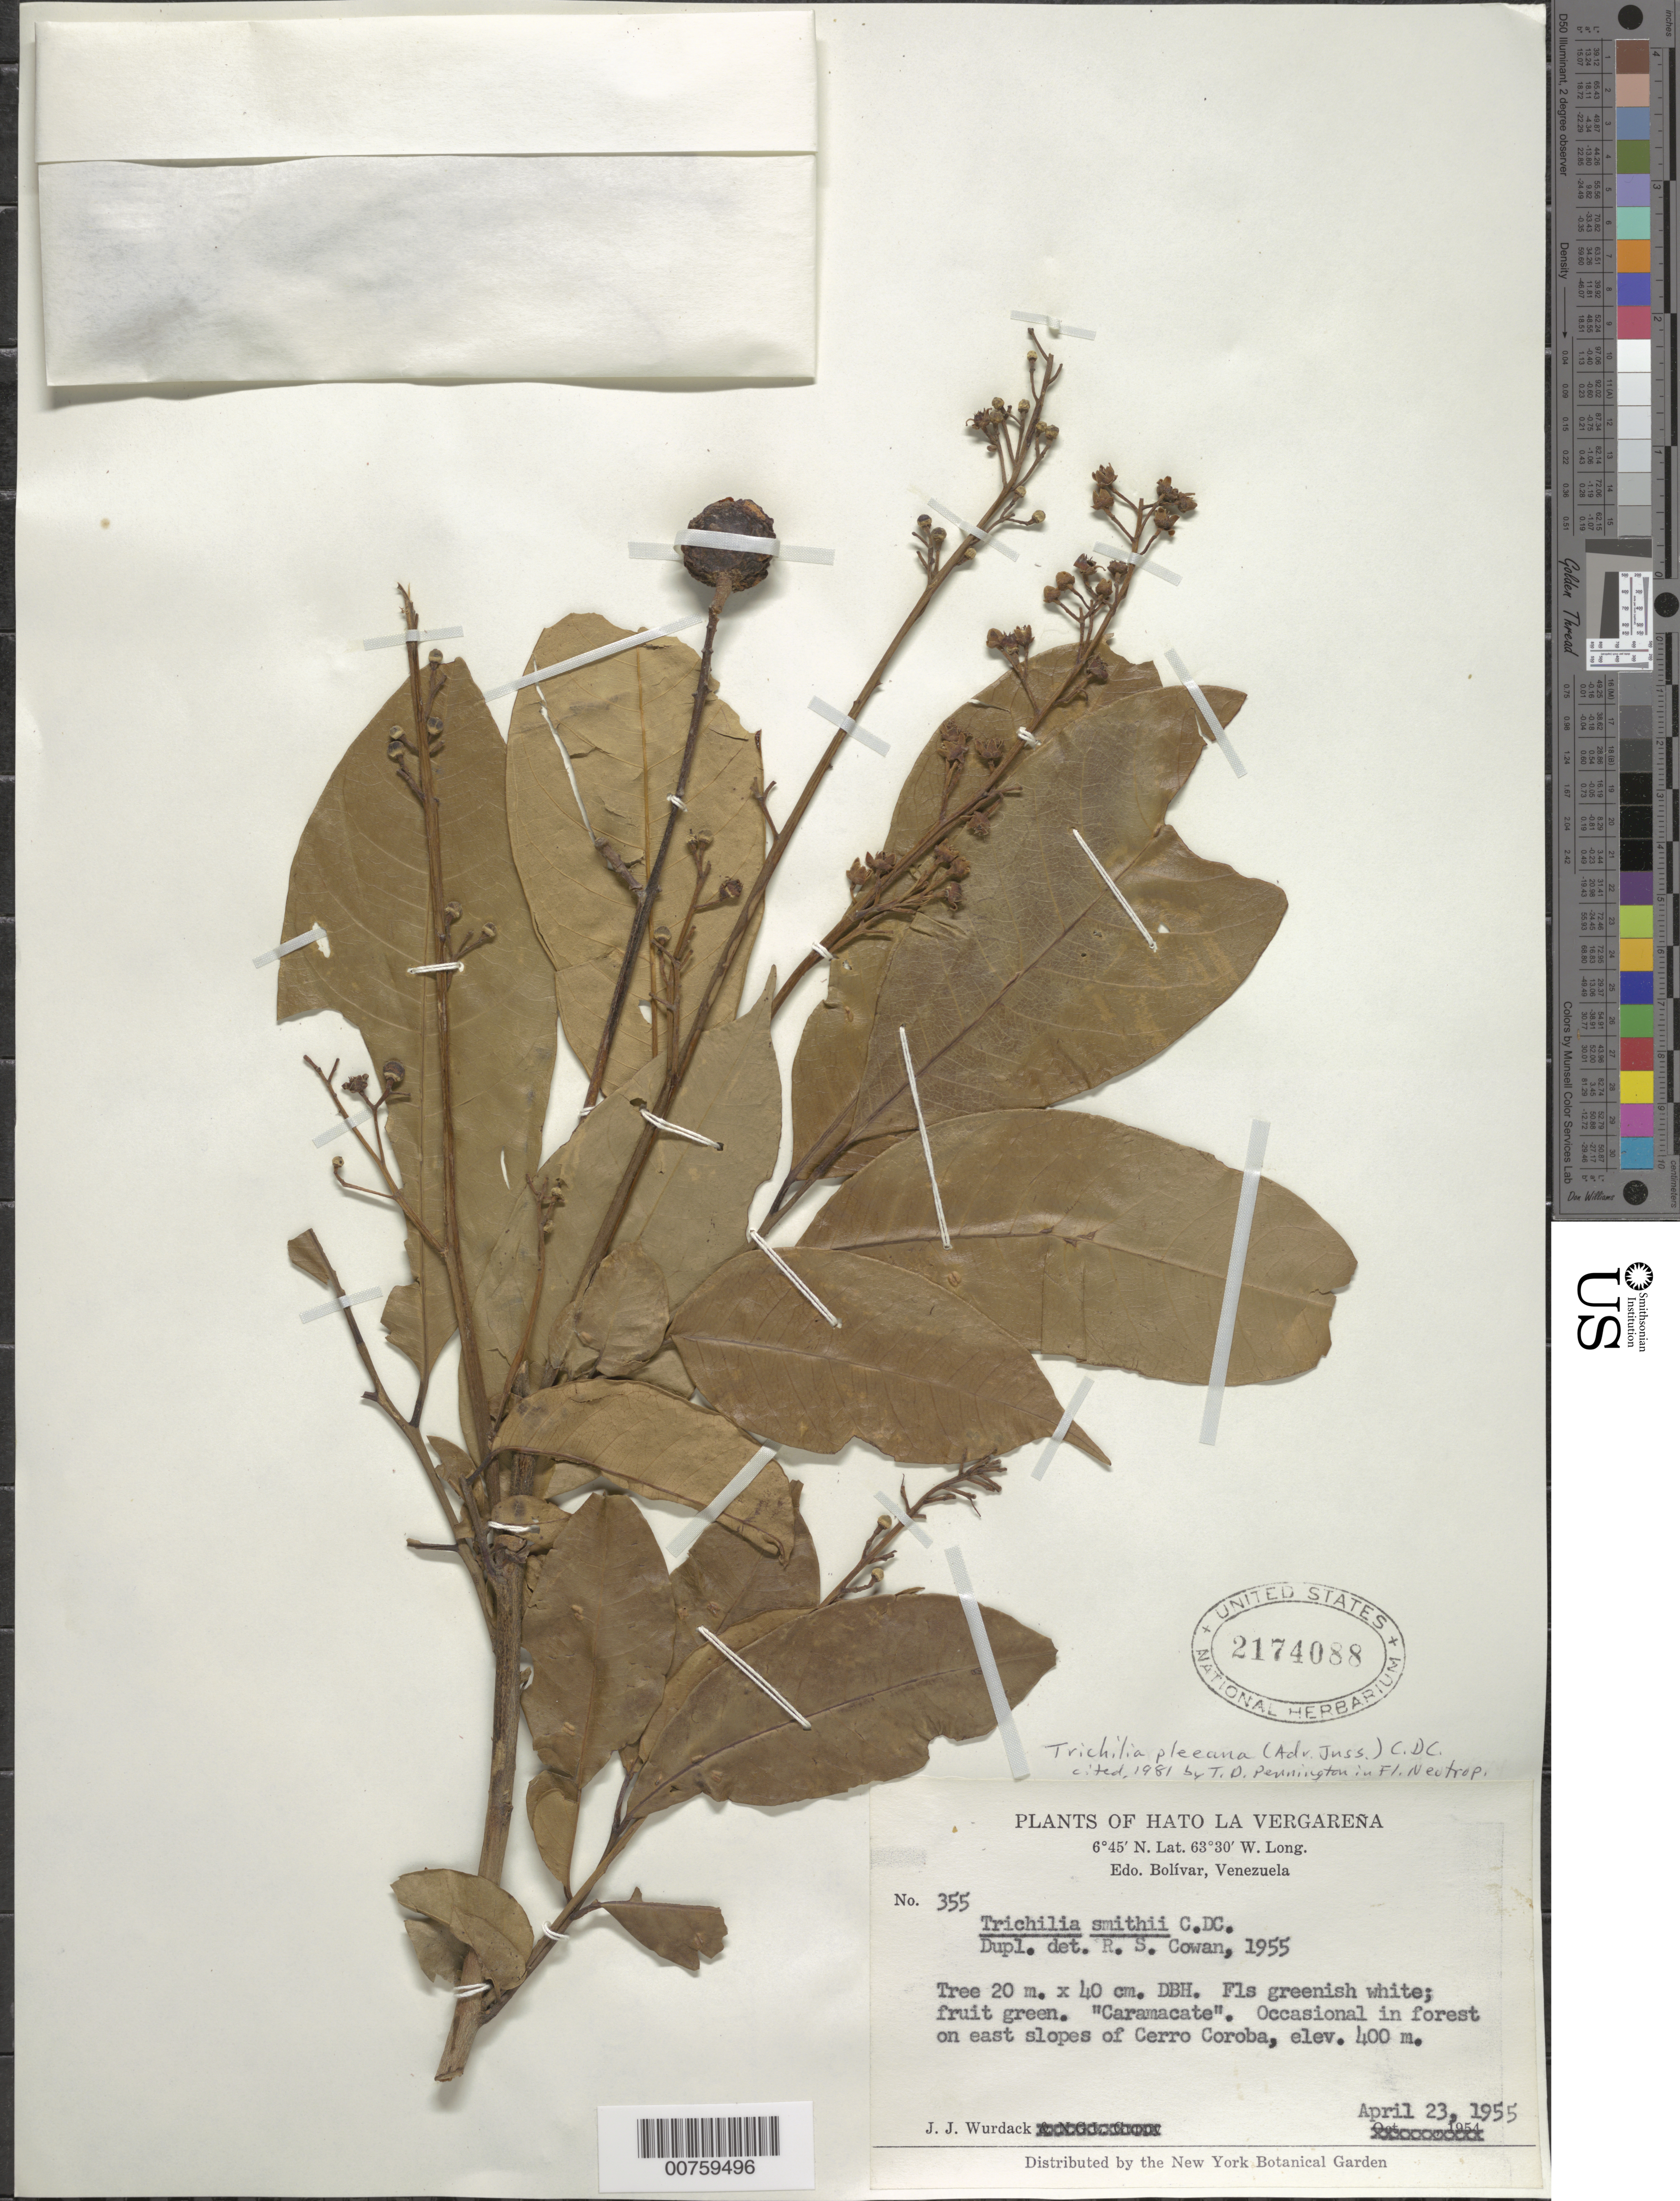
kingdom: Plantae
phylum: Tracheophyta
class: Magnoliopsida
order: Sapindales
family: Meliaceae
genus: Trichilia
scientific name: Trichilia pleeana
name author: (A. Juss.) C. DC.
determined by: Pennington, T. D., (K)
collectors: J. J. Wurdack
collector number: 355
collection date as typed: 23-Apr-55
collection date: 1955-04-23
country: Venezuela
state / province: Bolívar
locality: Cerro Coroba; Hato La Vergaresa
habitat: Forest on E slope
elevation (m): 400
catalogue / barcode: US 2174088